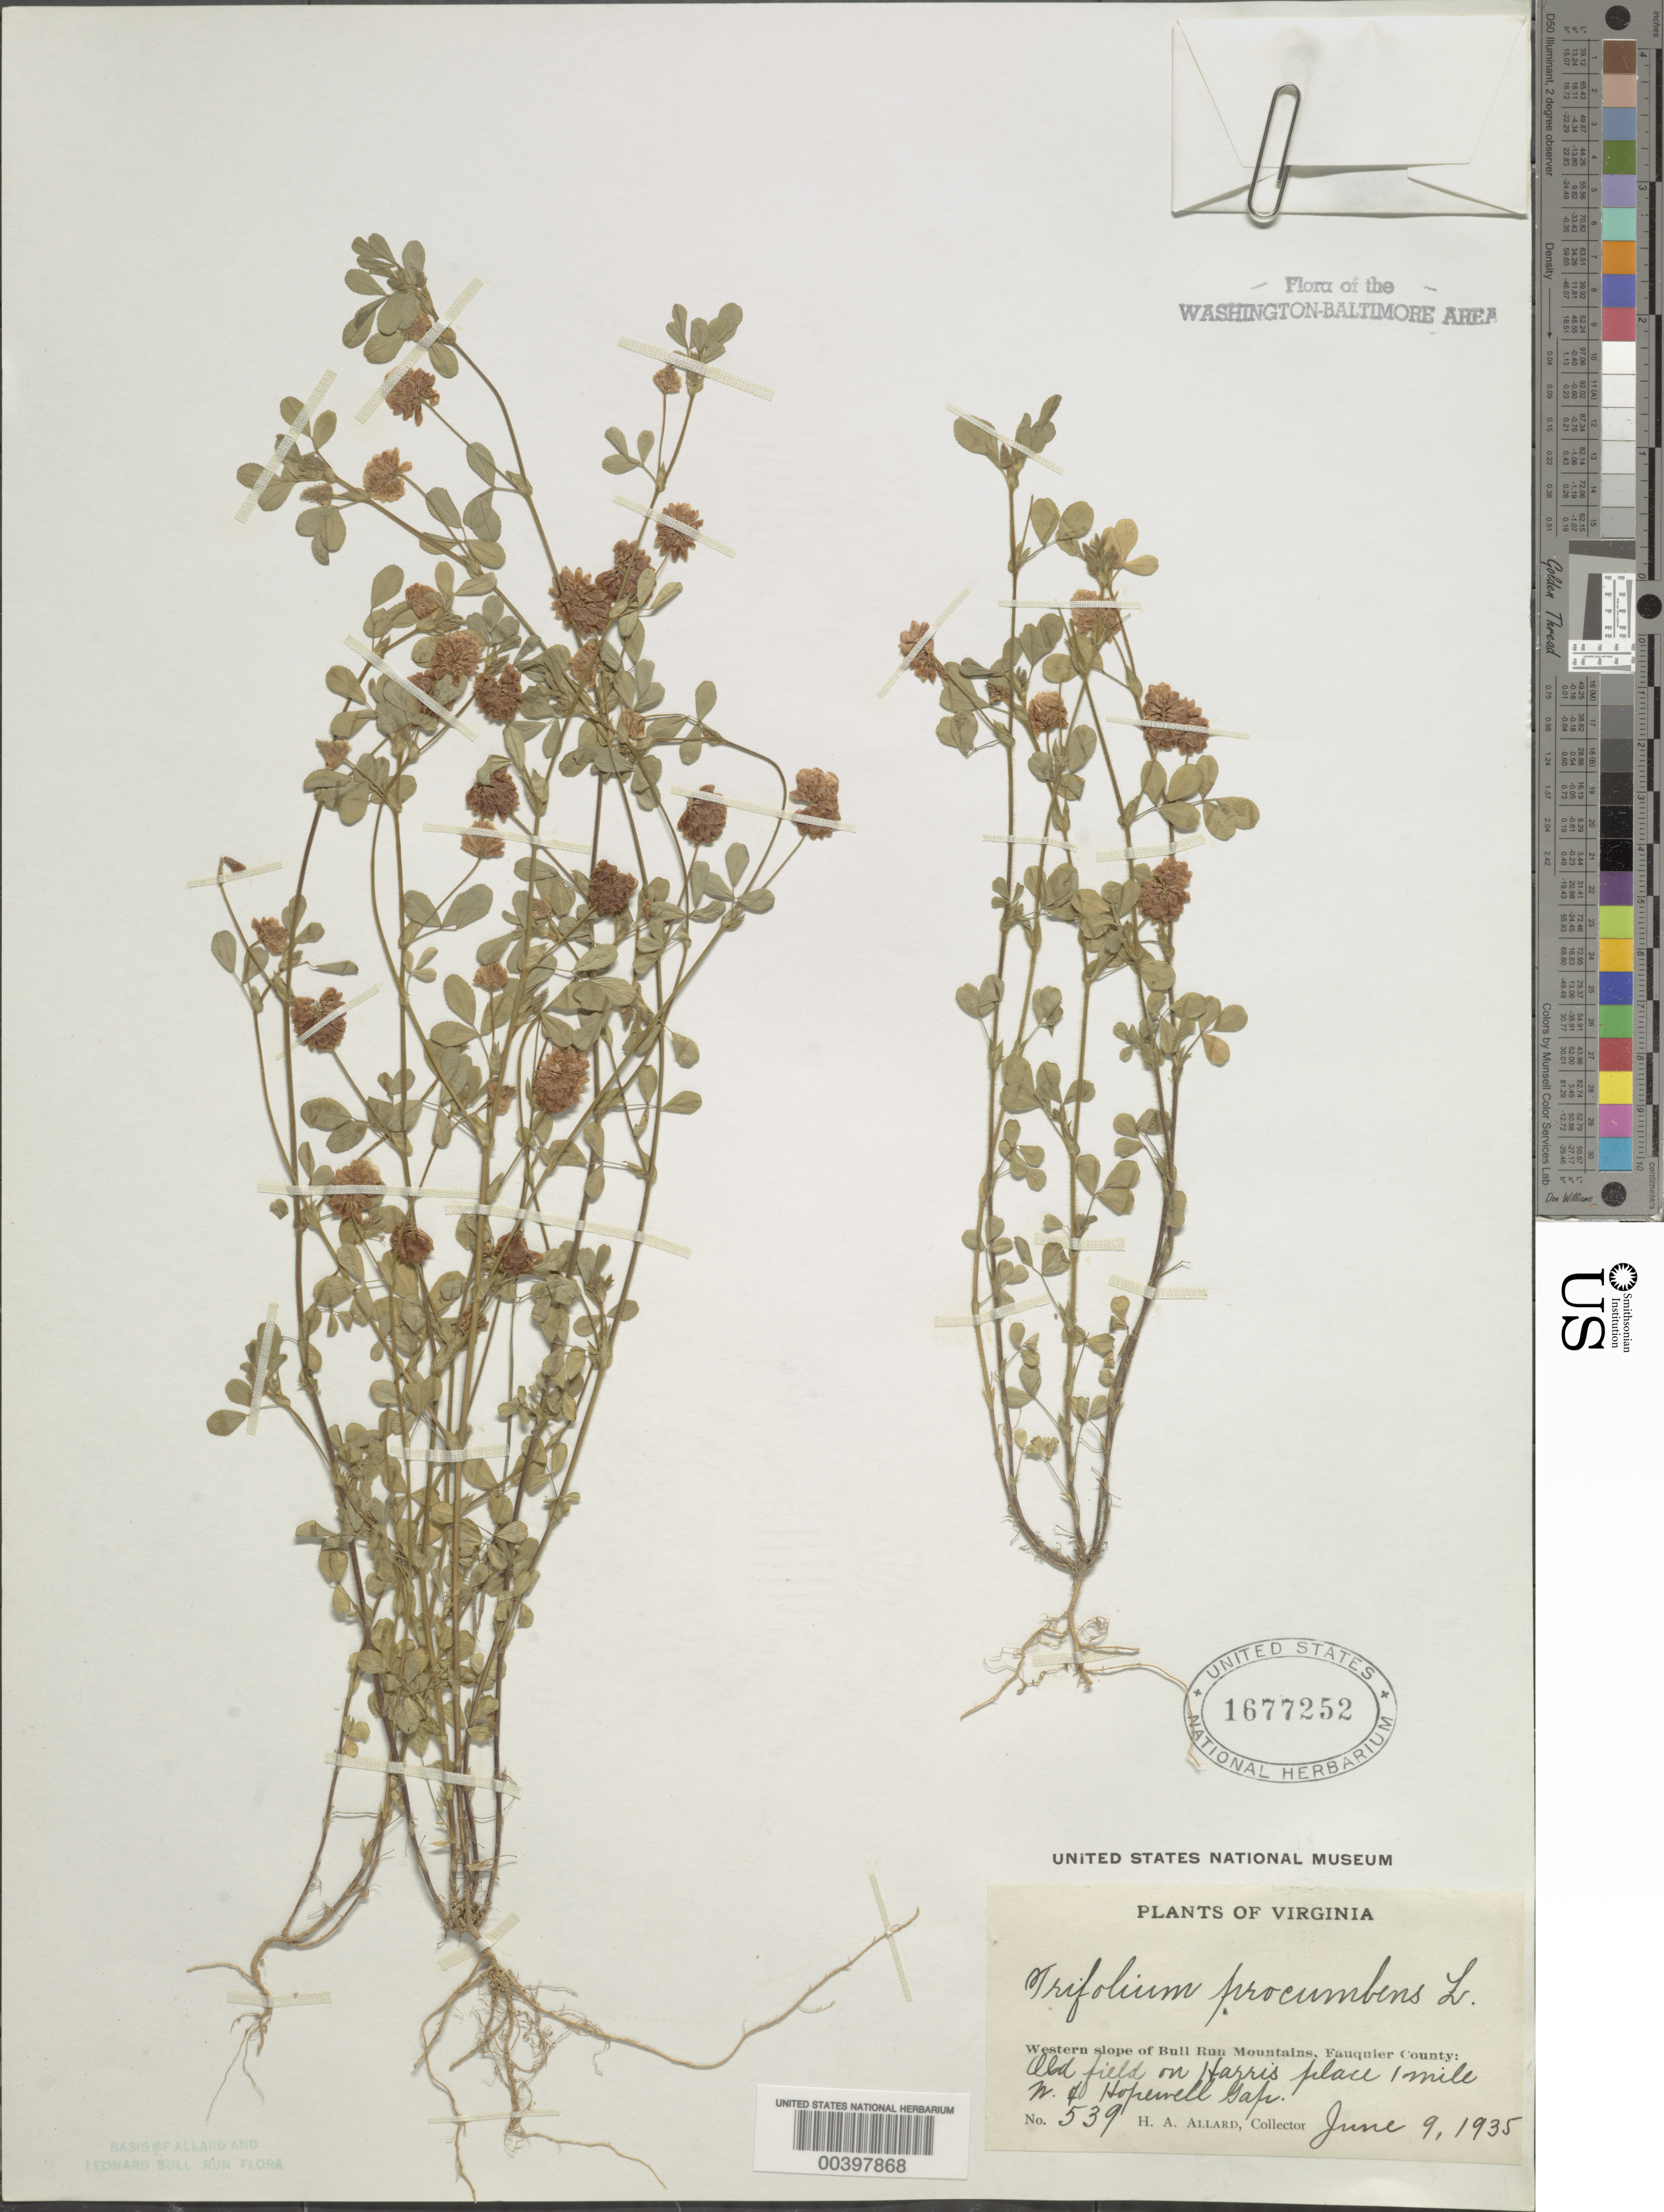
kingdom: Plantae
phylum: Tracheophyta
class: Magnoliopsida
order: Fabales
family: Fabaceae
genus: Trifolium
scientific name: Trifolium campestre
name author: Schreb.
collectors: H. A. Allard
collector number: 539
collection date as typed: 09 Jun 1935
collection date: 1935-06-09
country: United States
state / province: Virginia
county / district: Fauquier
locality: North of Hopewell Gap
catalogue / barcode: US 1677252